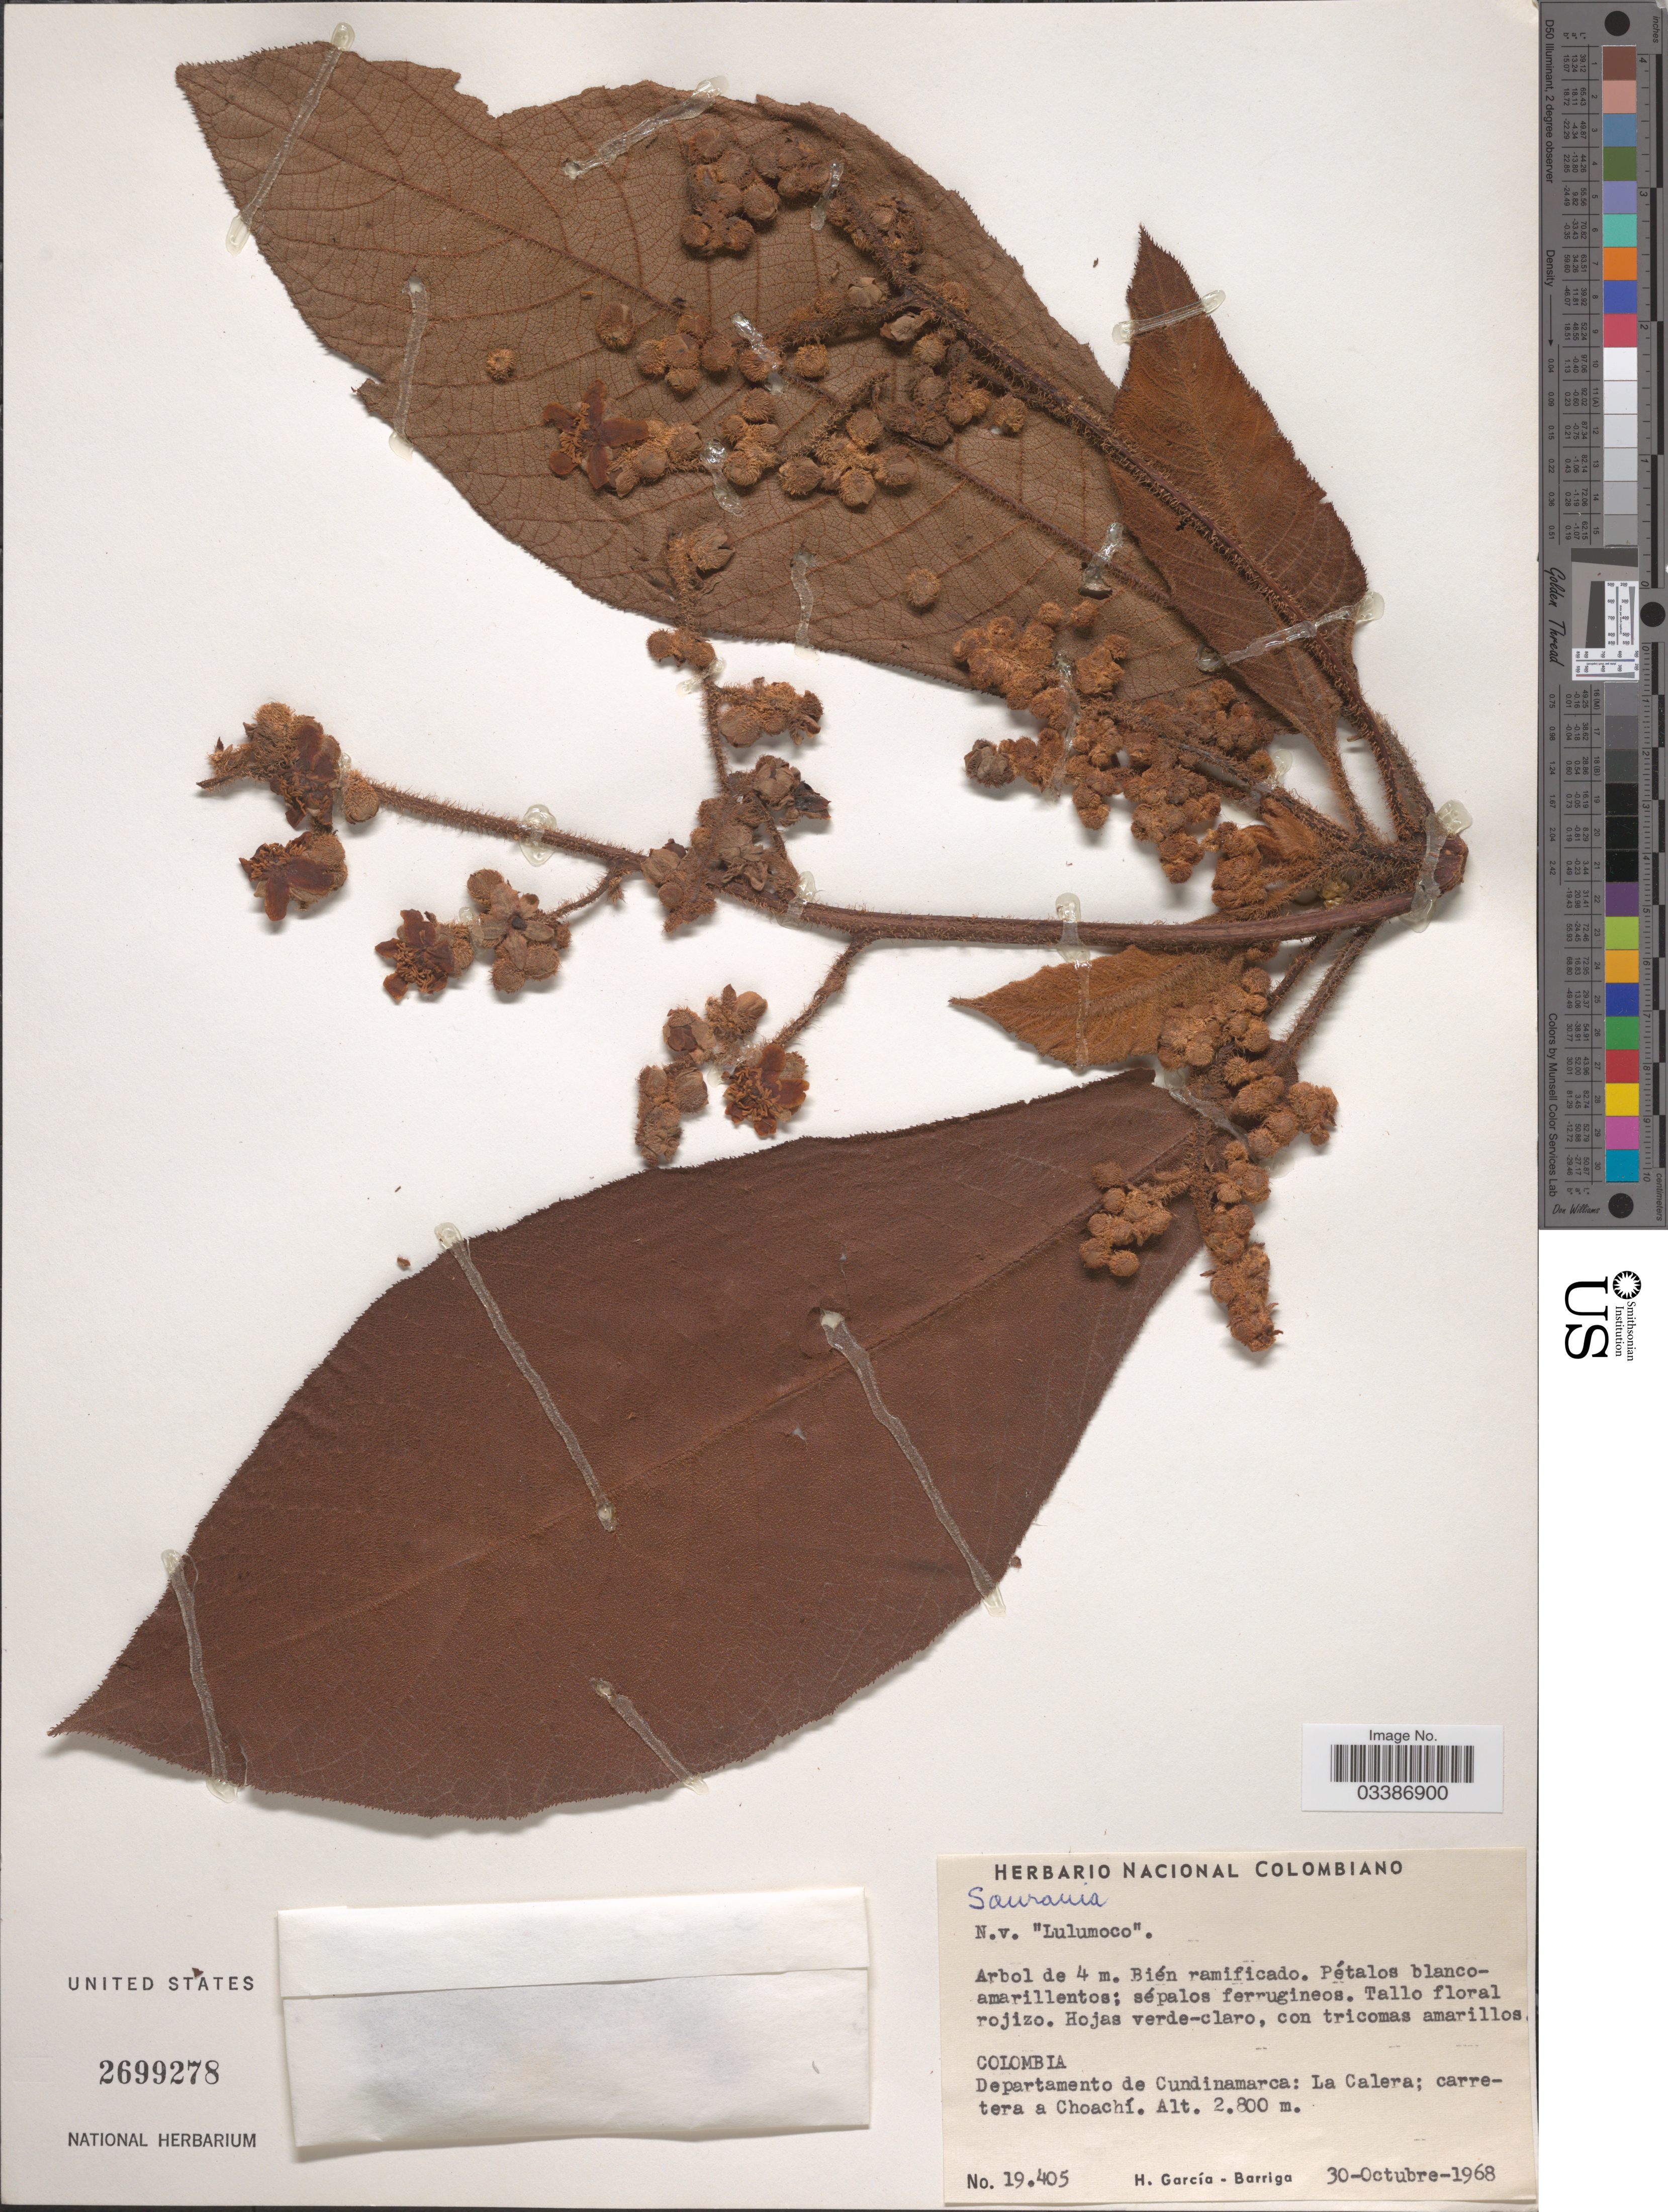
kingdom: Plantae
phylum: Tracheophyta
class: Magnoliopsida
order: Ericales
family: Actinidiaceae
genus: Saurauia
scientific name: Saurauia sp.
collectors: H. García Barriga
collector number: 19405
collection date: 1968-10-30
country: Colombia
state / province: Cundinamarca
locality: Departamento de Cundinamarca: La Calera; carretera a Choachí.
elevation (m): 2800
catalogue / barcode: US 2699278